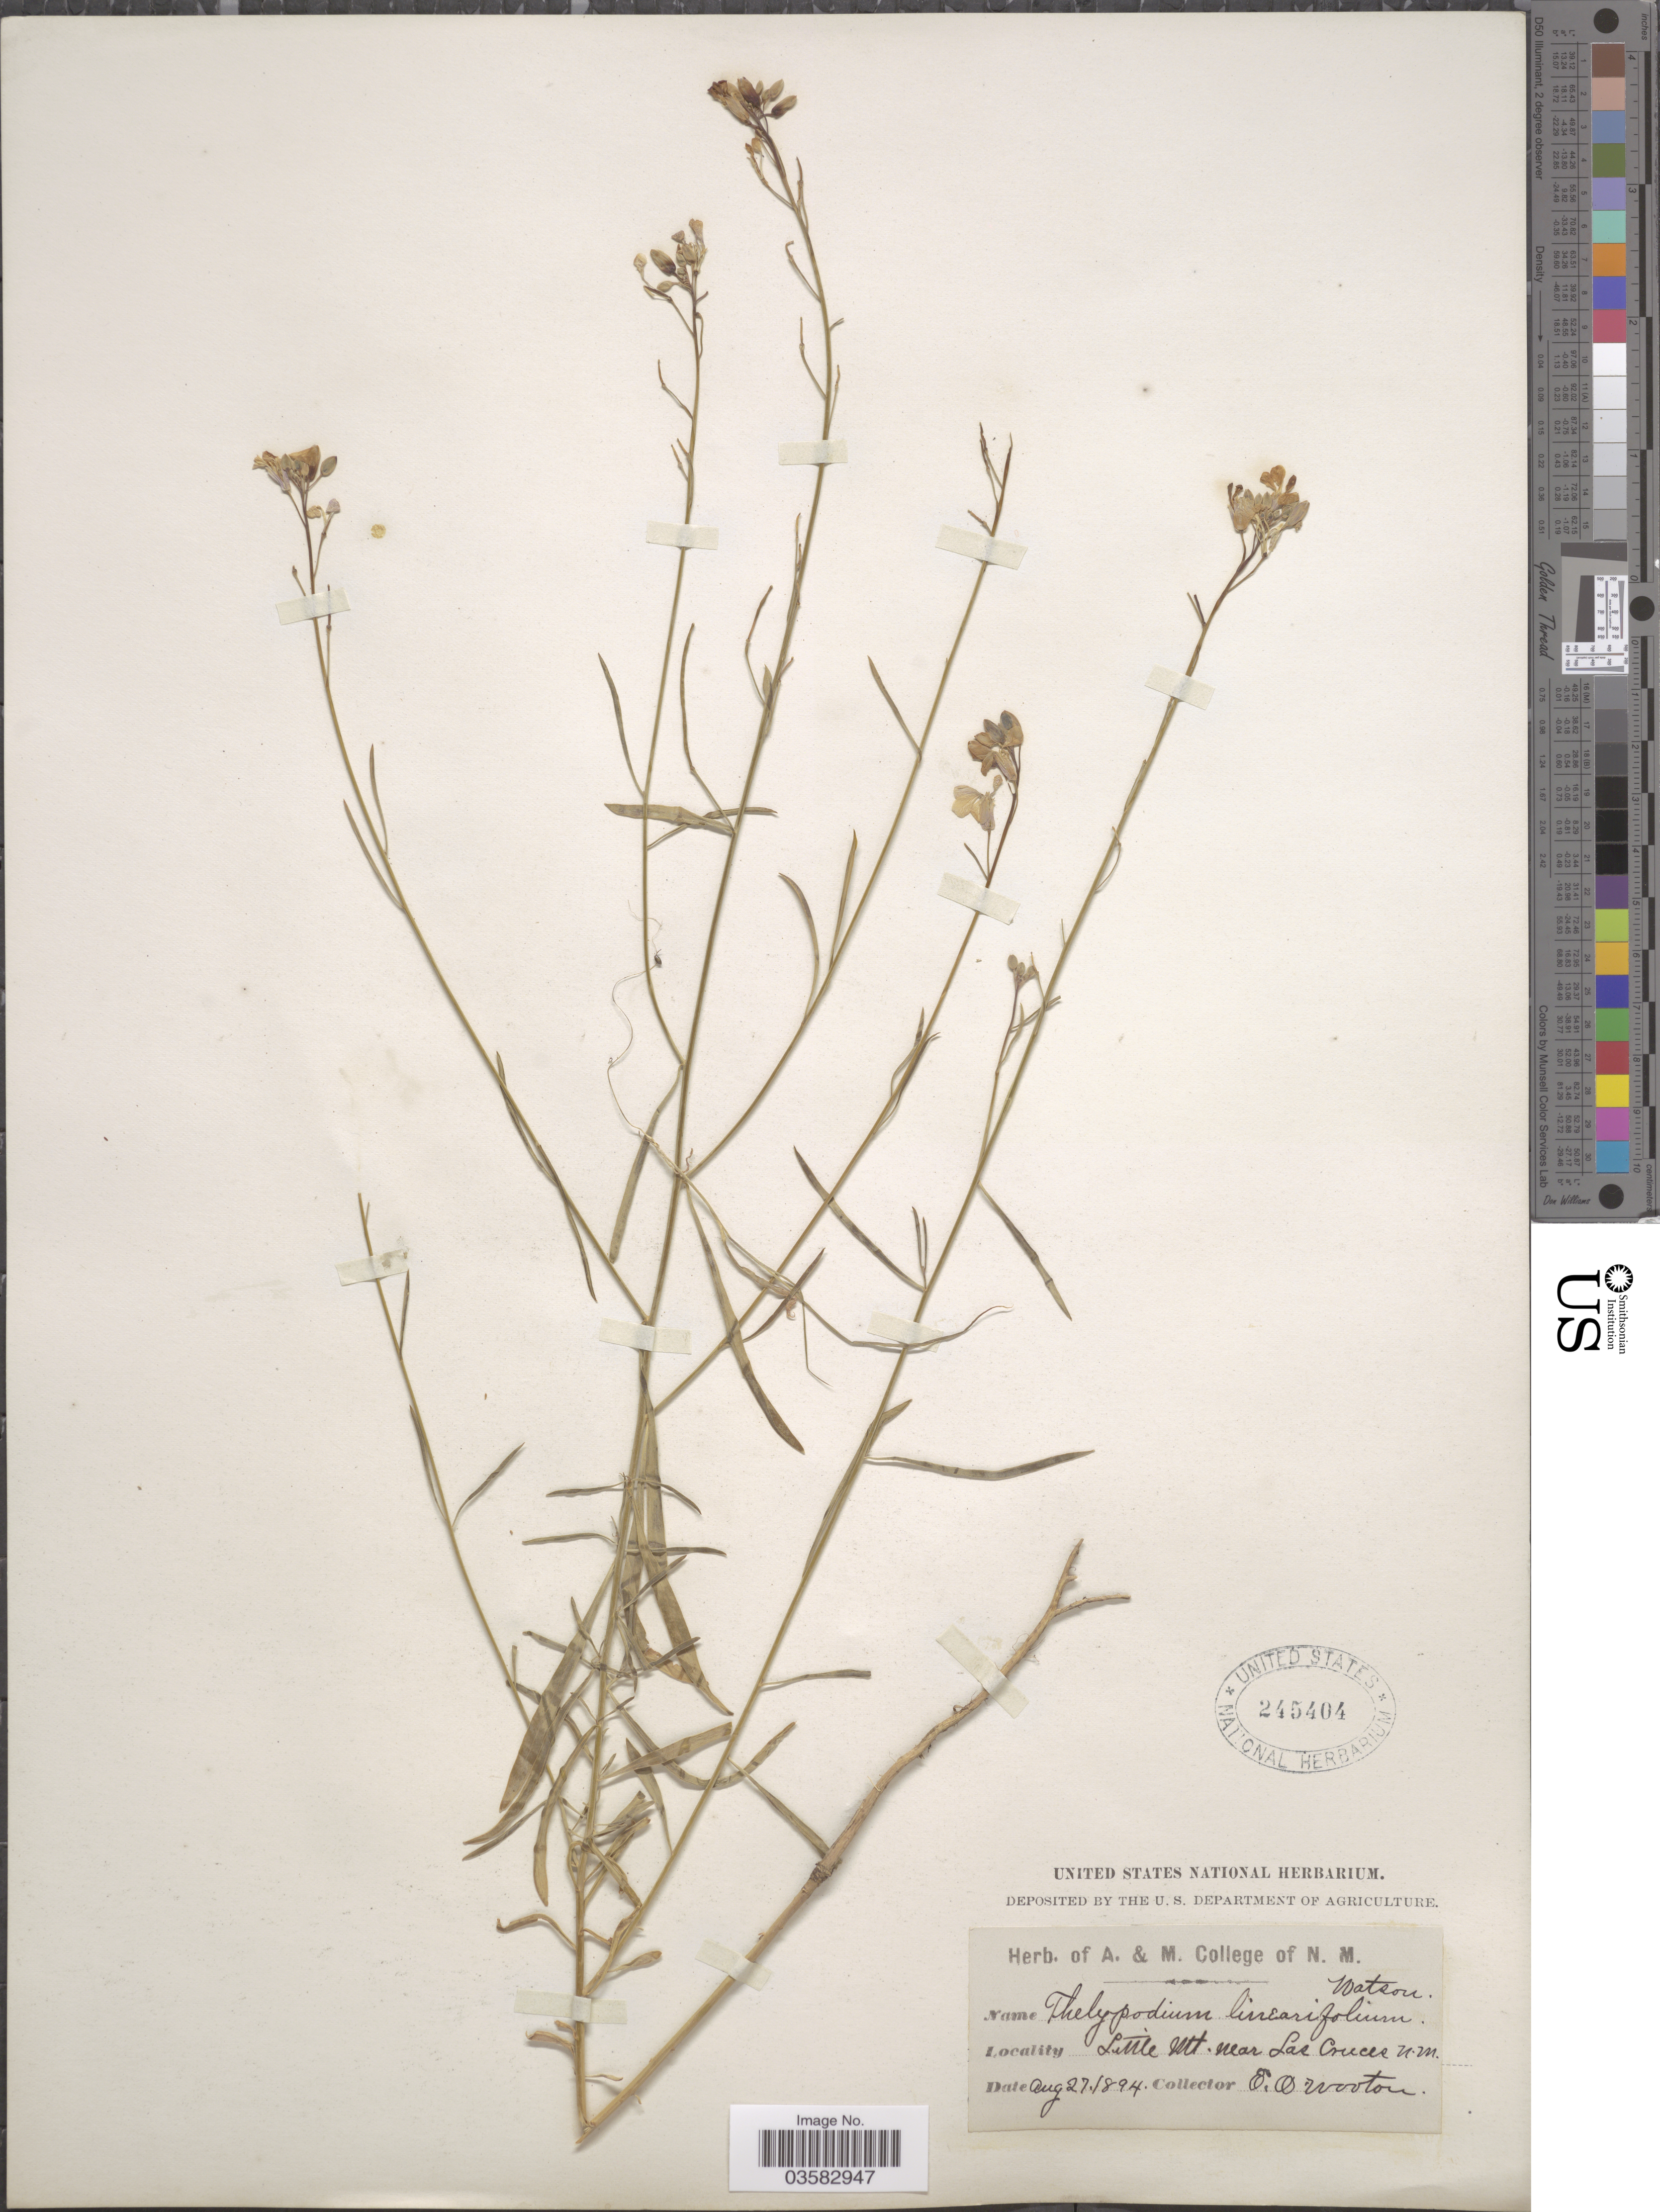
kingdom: Plantae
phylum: Tracheophyta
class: Magnoliopsida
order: Brassicales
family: Brassicaceae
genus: Sisymbrium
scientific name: Sisymbrium linearifolium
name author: (A. Gray) Payson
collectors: E. O. Wooton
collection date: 1894-08-27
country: United States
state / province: New Mexico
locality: Little Mt. near Las Cruces.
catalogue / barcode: US 245404